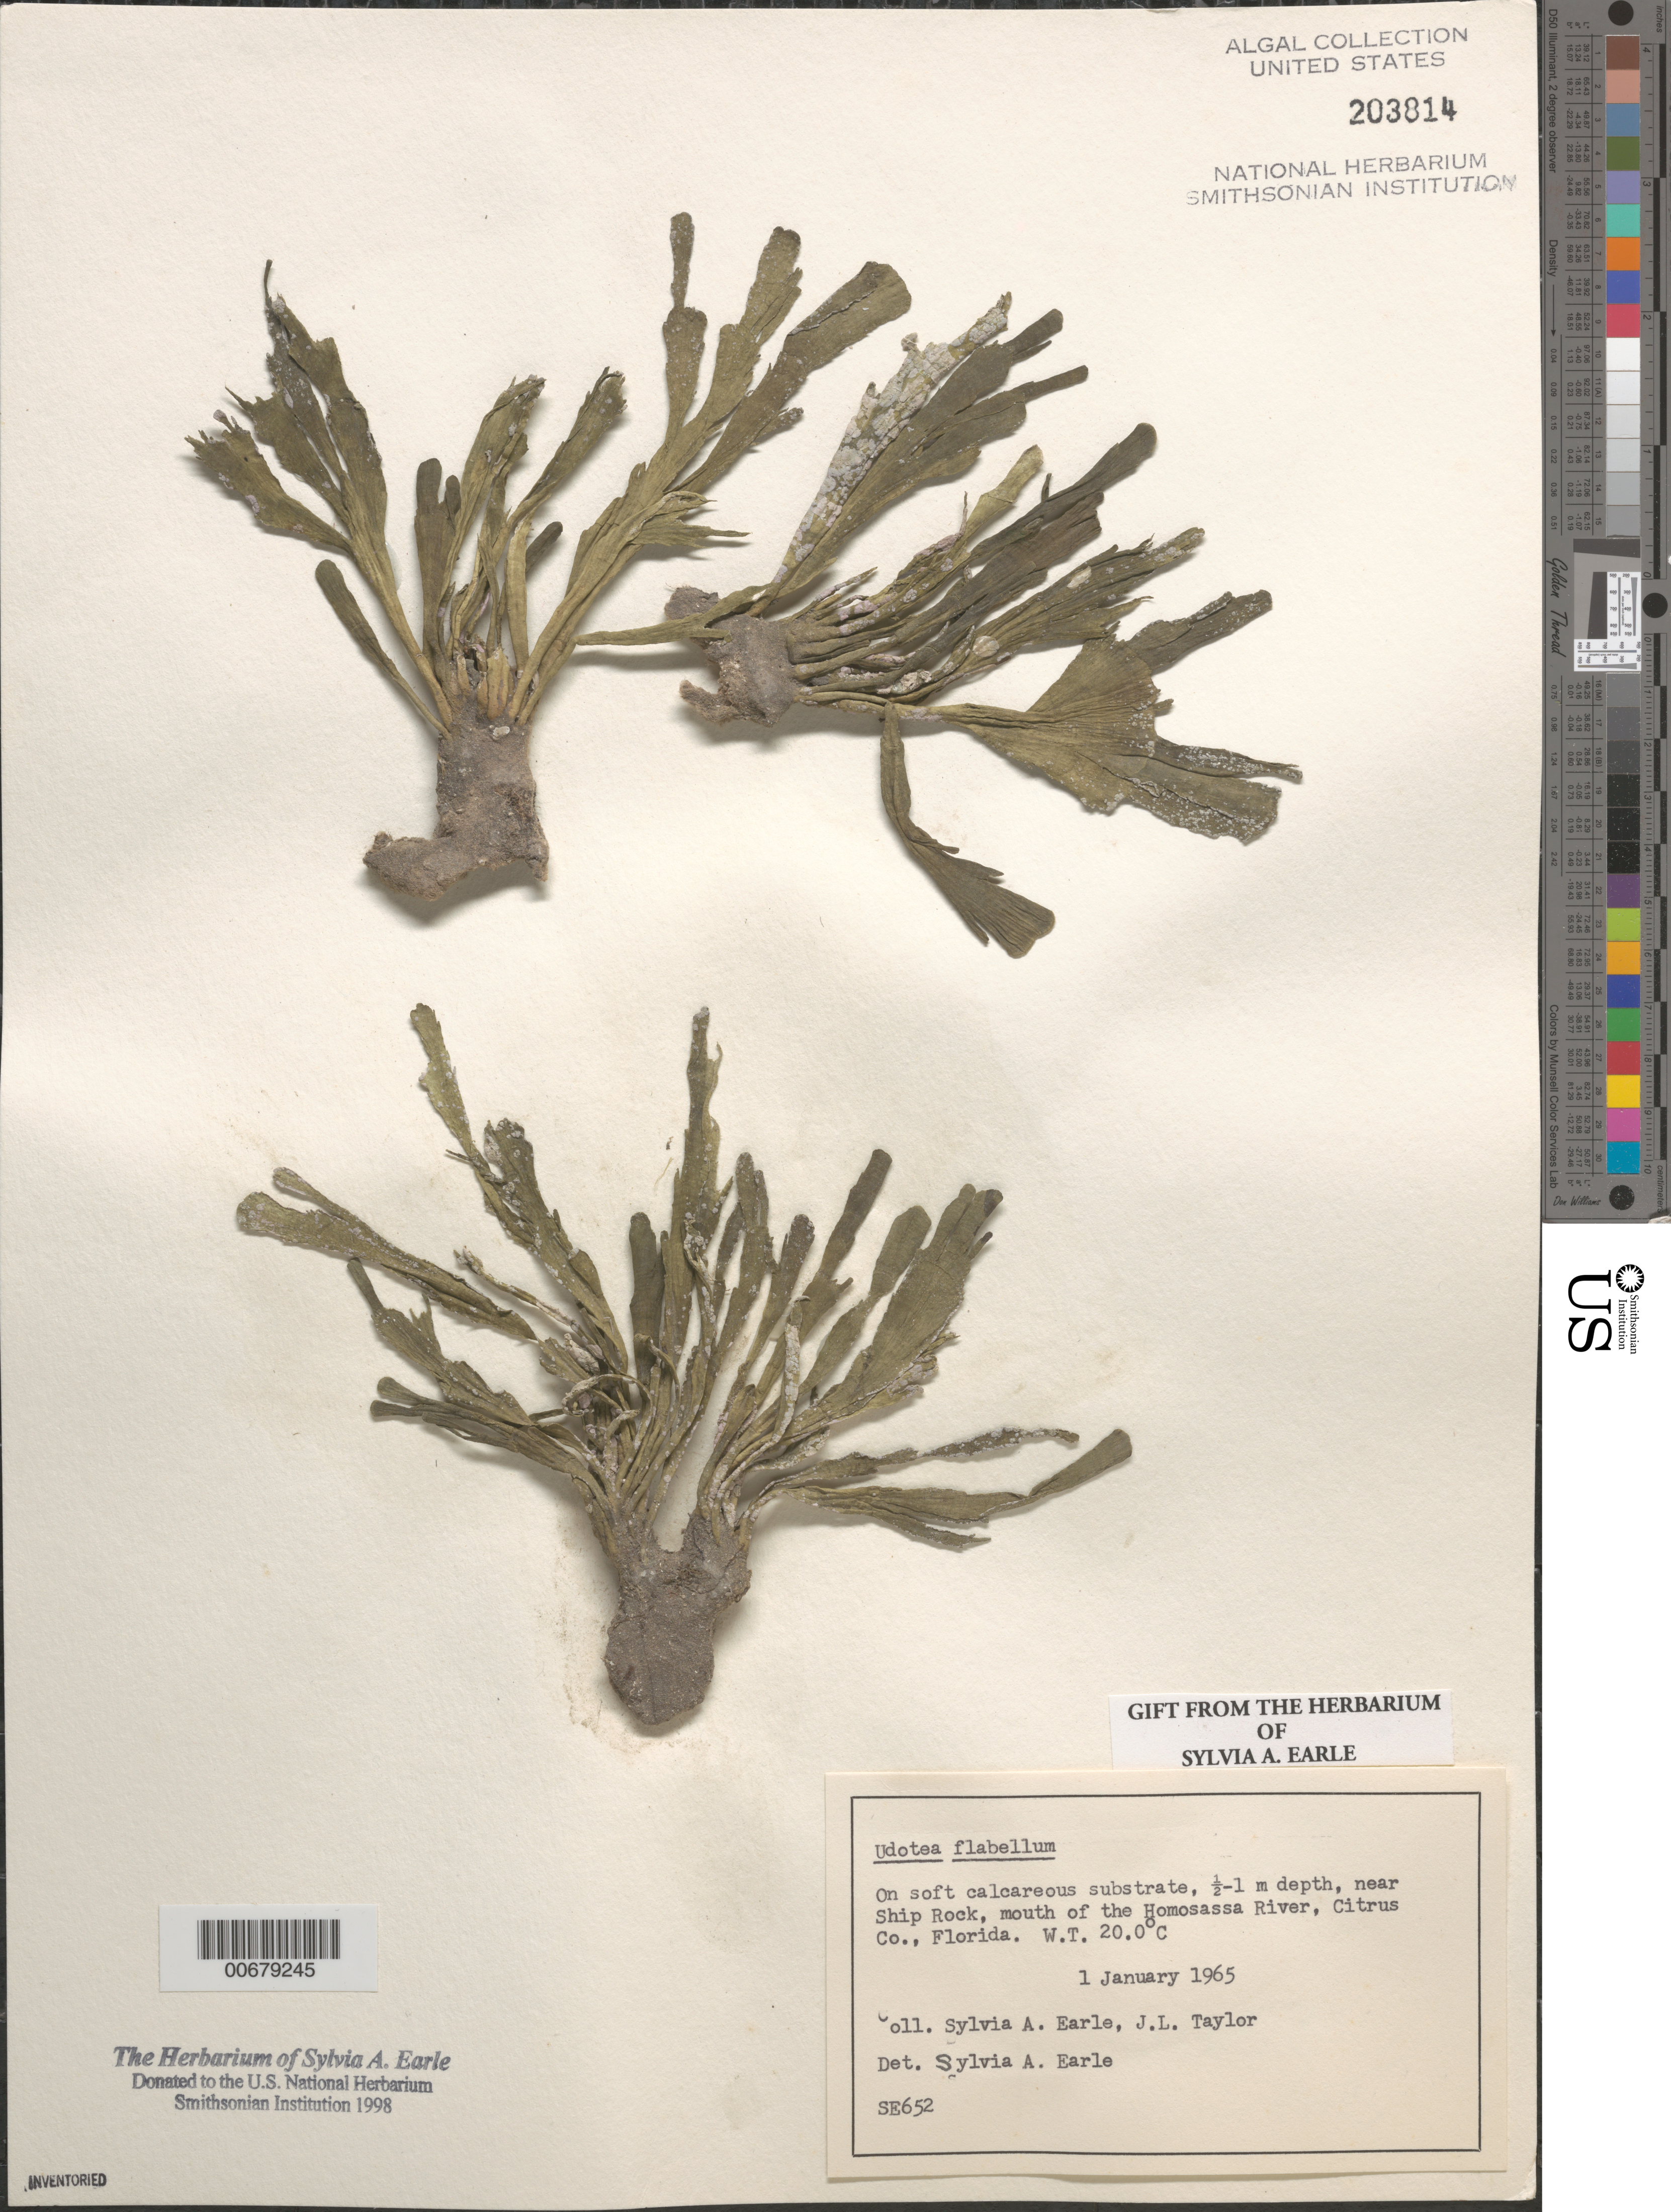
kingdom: Plantae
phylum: Chlorophyta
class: Ulvophyceae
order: Bryopsidales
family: Udoteaceae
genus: Udotea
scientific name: Udotea flabellum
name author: (J. Ellis & Sol.) M. Howe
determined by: Earle, S. A.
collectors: S. A. Earle & J. L. Taylor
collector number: SE 652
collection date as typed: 01 Jan 1965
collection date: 1965-01-01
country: United States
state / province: Florida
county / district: Citrus County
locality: Homosassa River mouth near Ship Rock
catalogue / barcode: US 203814